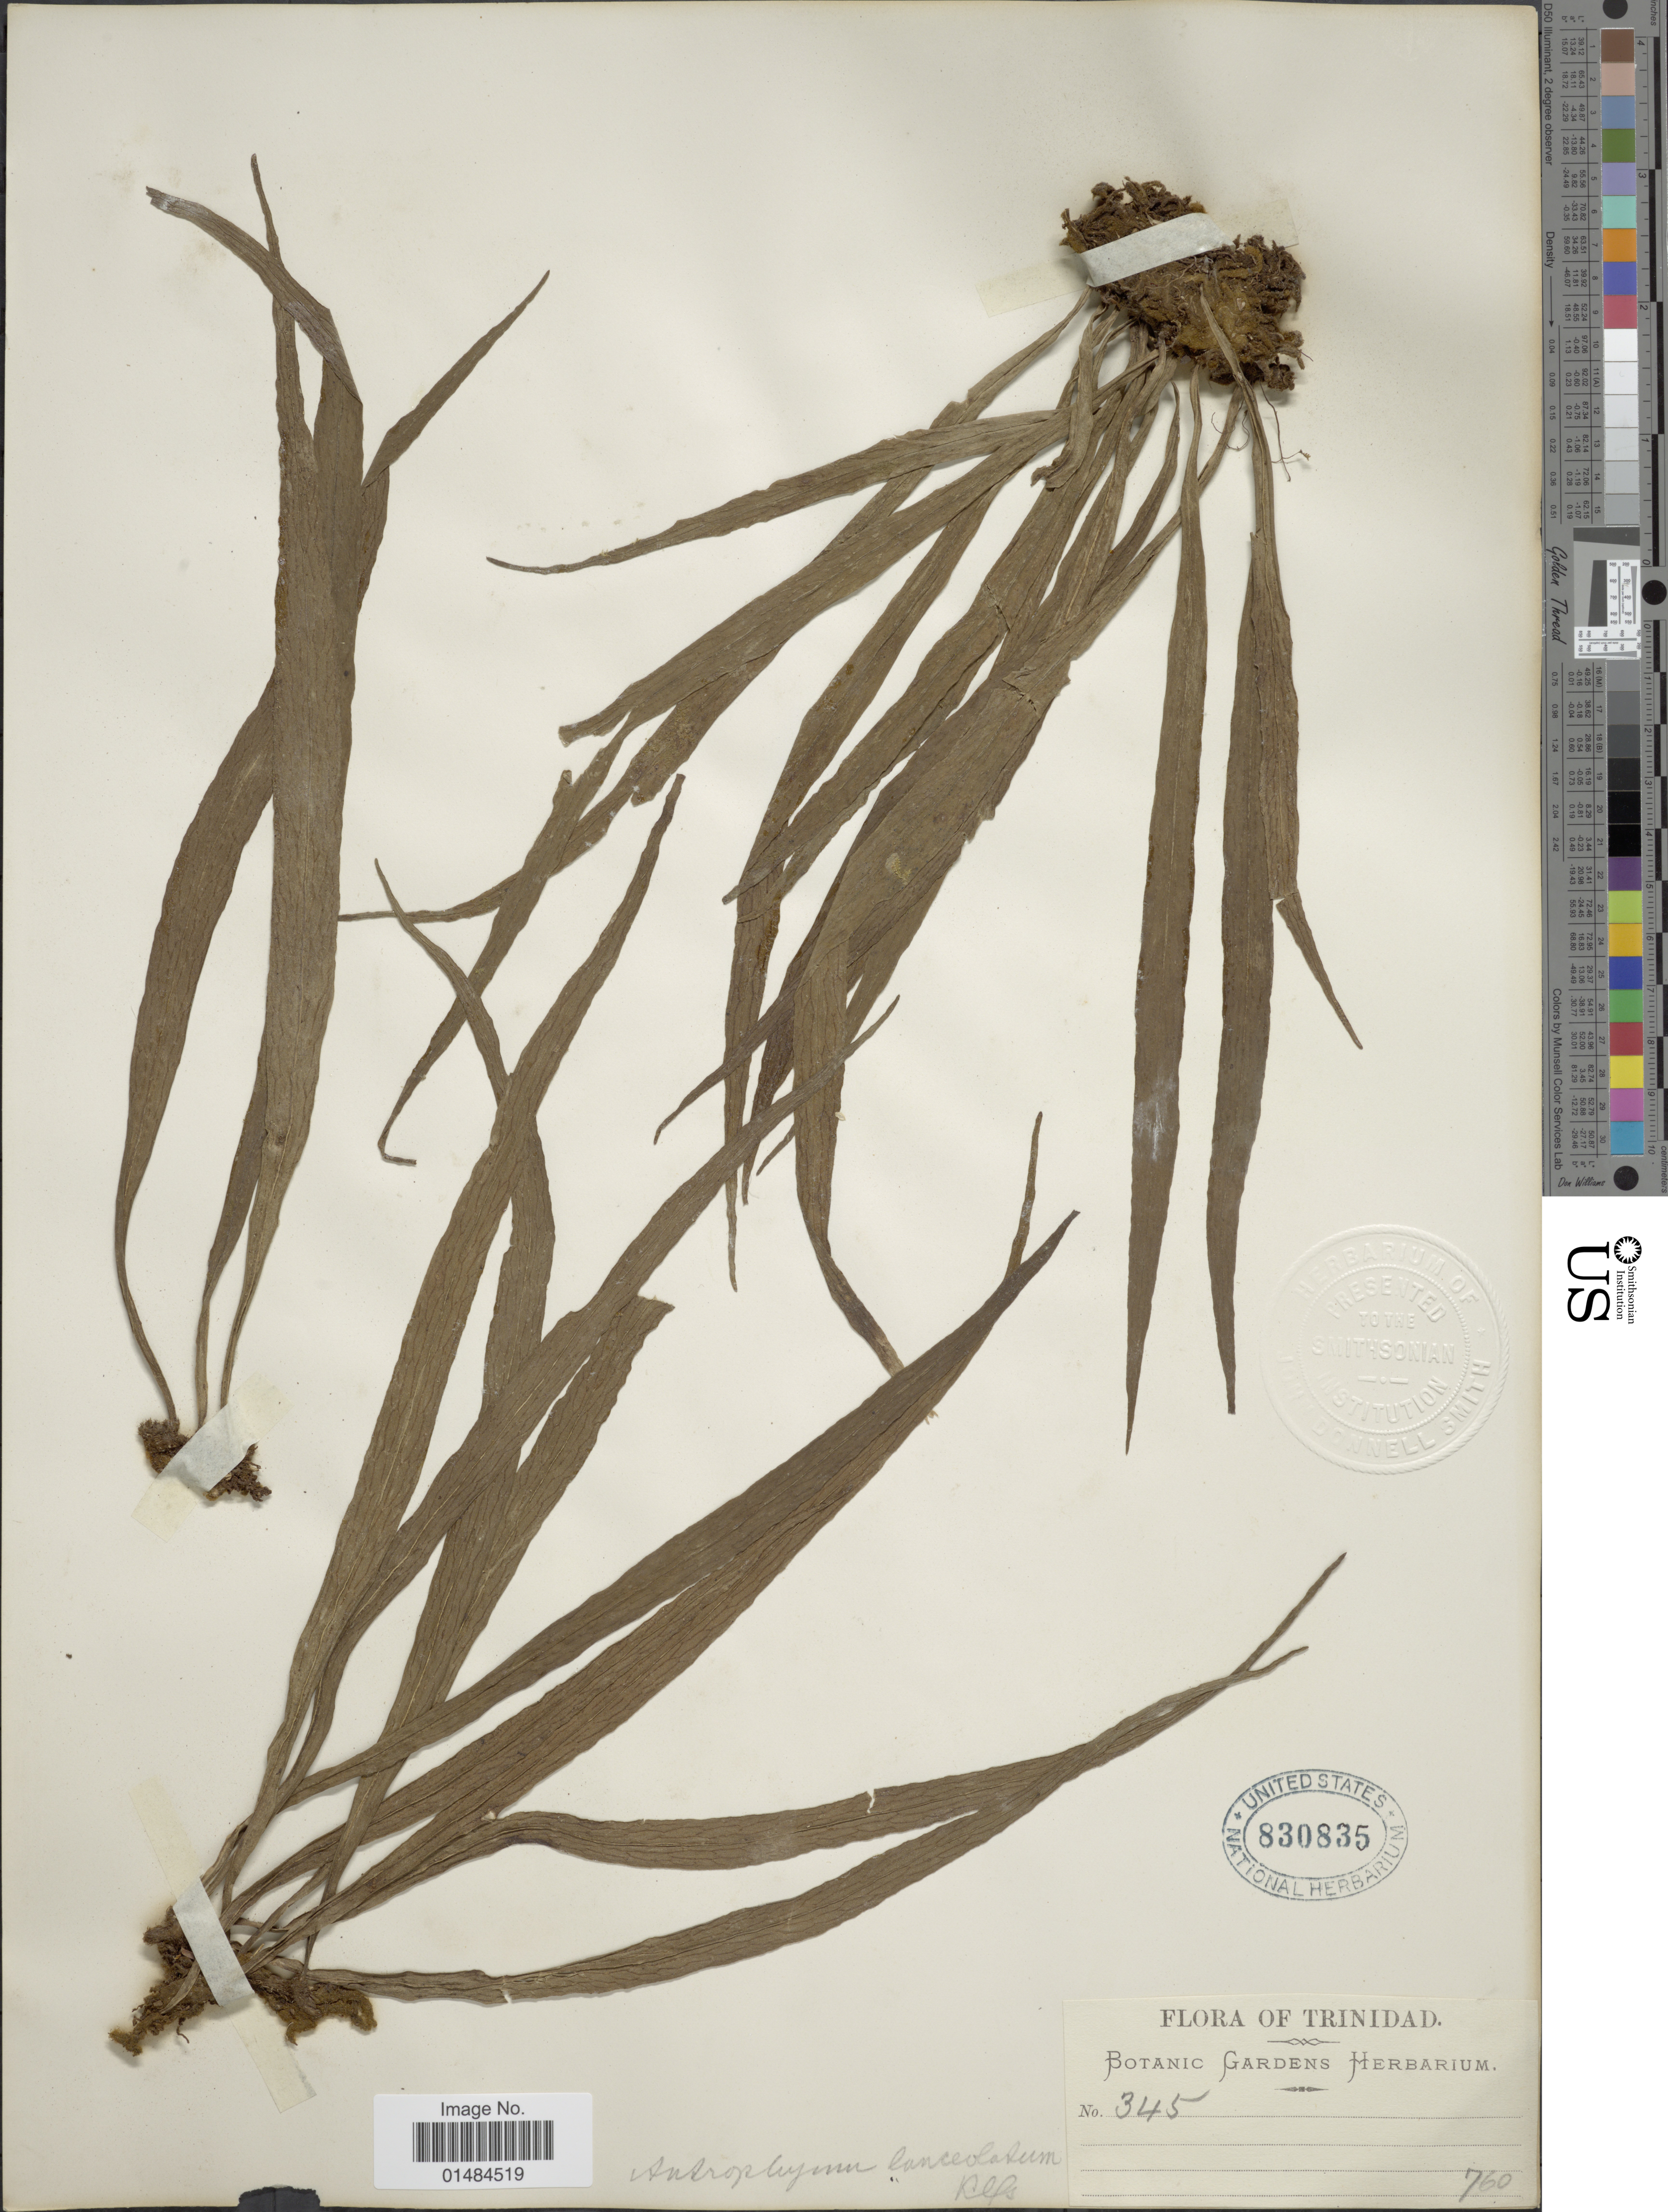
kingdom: Plantae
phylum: Tracheophyta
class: Polypodiopsida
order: Polypodiales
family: Pteridaceae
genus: Polytaenium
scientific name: Polytaenium lanceolatum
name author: (L.) Desv.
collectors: Botanic Gardens Herbarium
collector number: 345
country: Trinidad and Tobago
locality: Trinidad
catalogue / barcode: US 830835